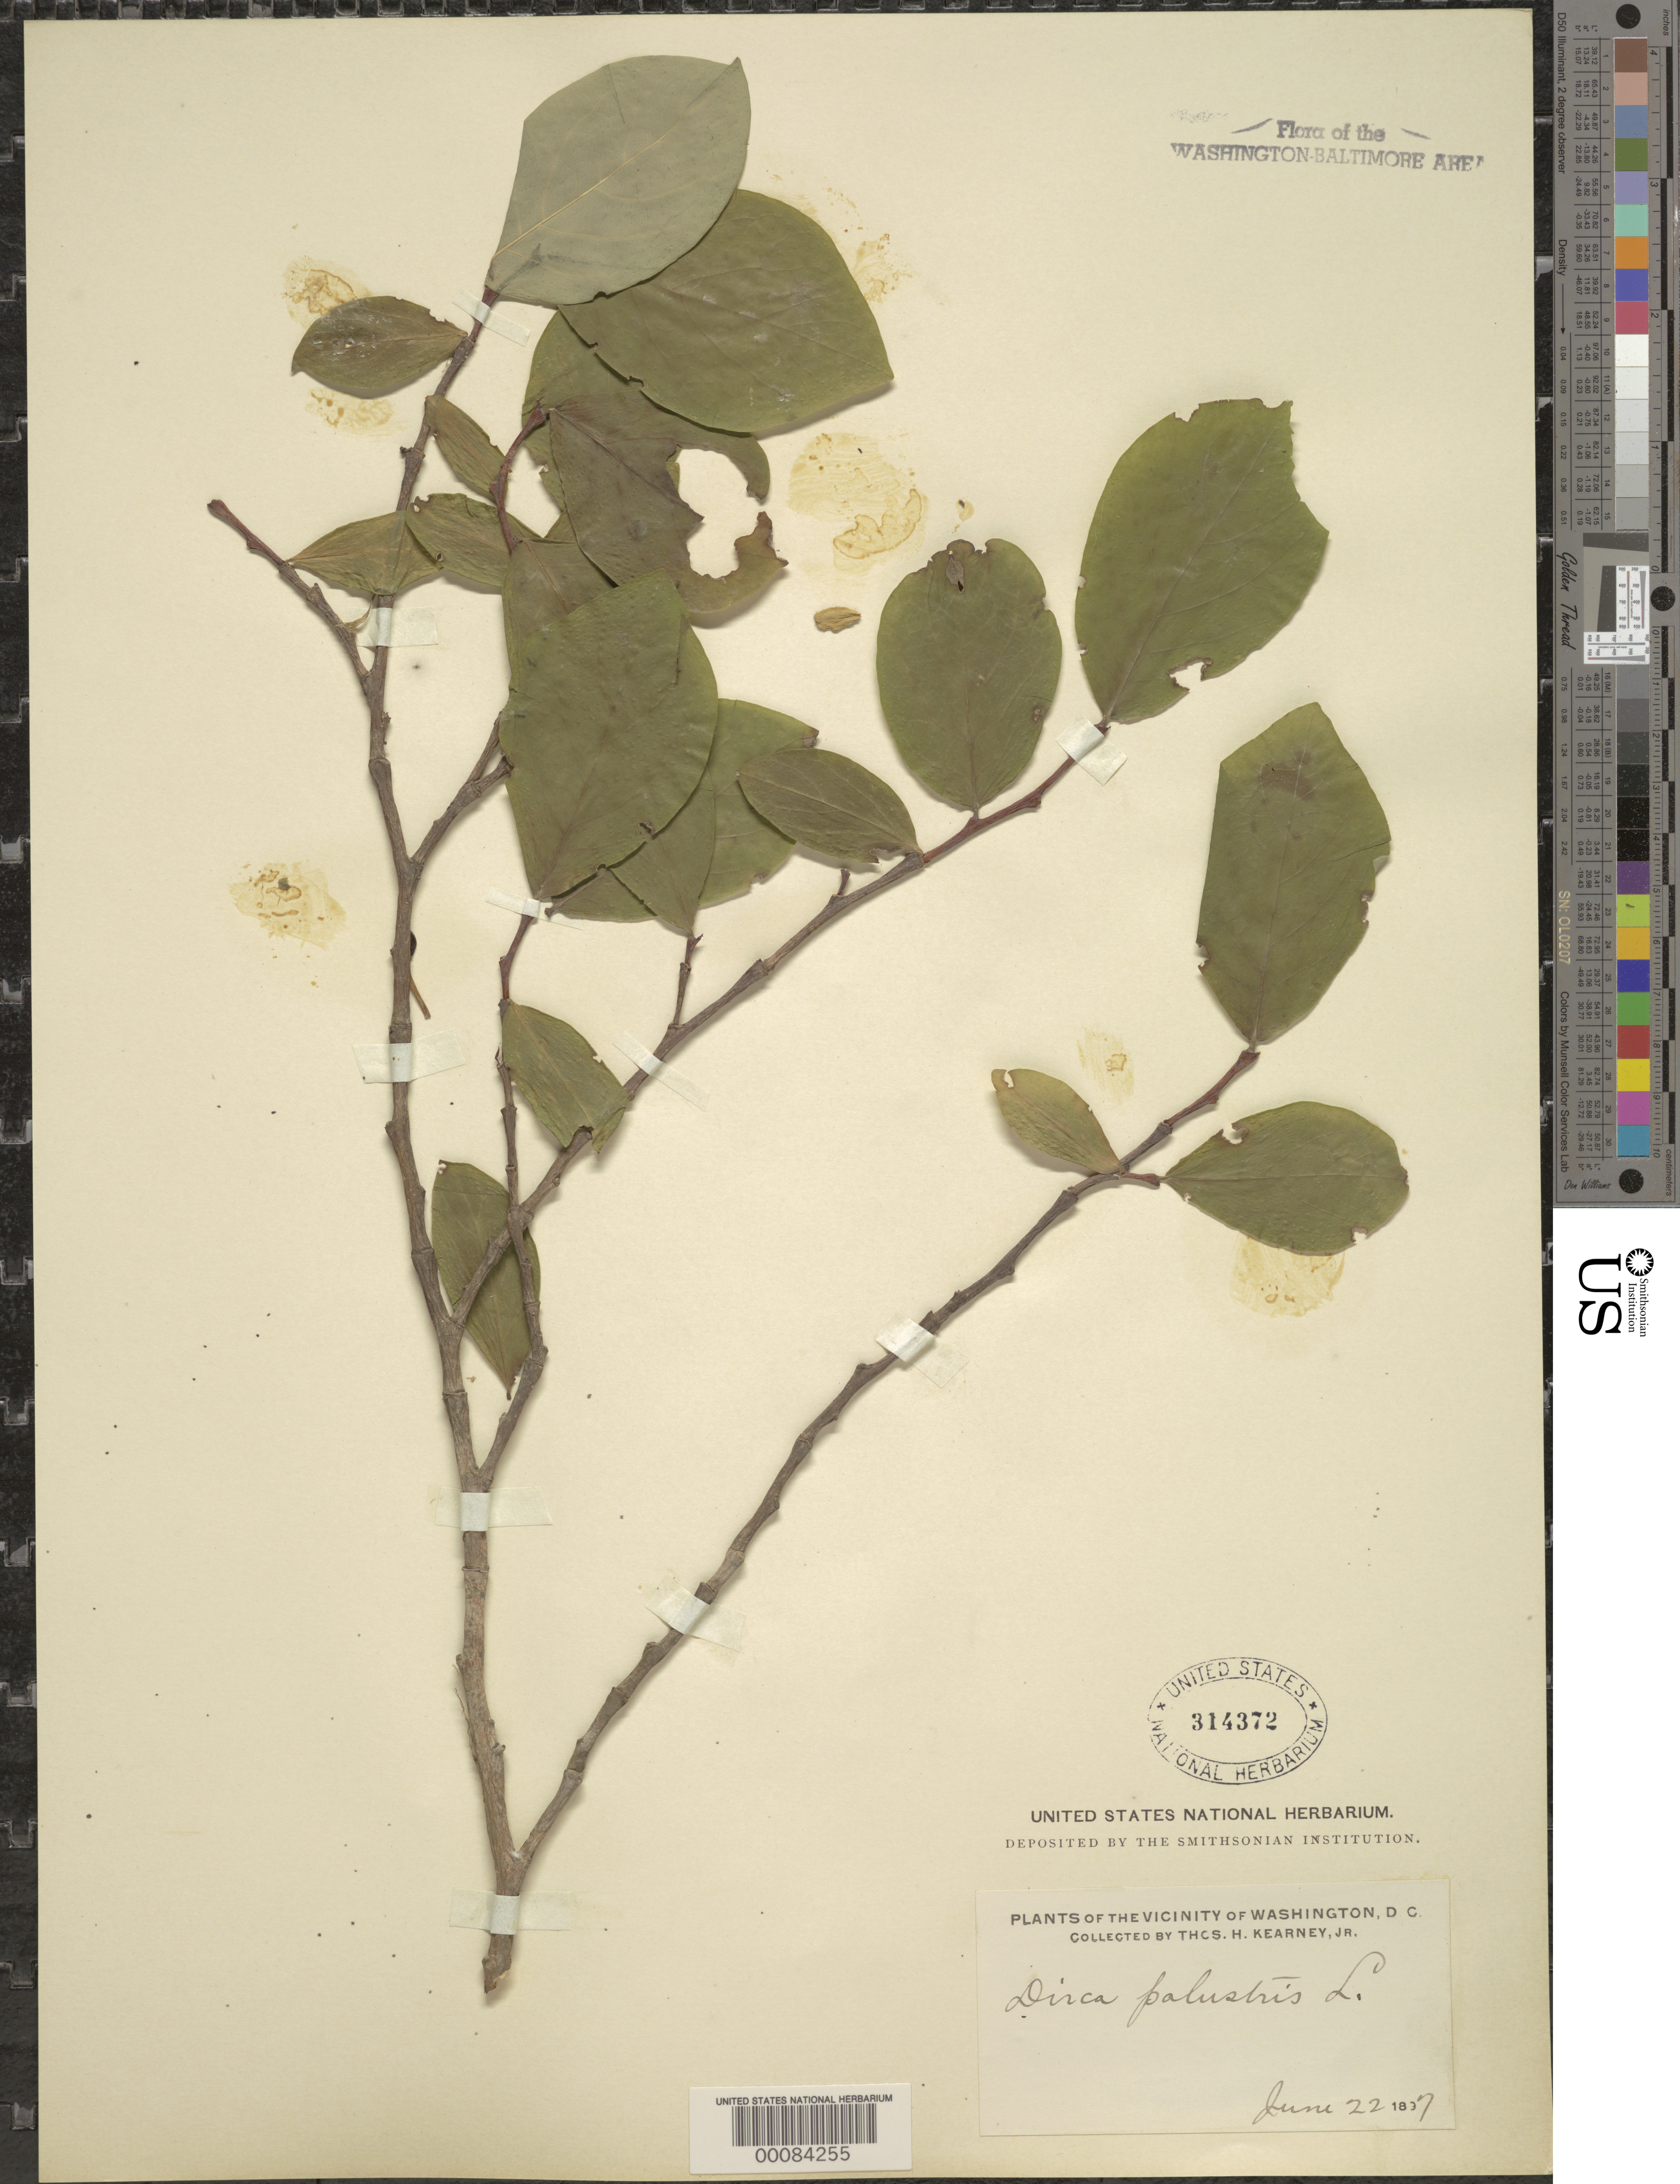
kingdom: Plantae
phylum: Tracheophyta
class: Magnoliopsida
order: Malvales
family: Thymelaeaceae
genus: Dirca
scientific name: Dirca palustris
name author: L.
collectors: T. H. Kearney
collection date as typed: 22 Jun 1897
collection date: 1897-06-22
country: United States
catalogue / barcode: US 314372